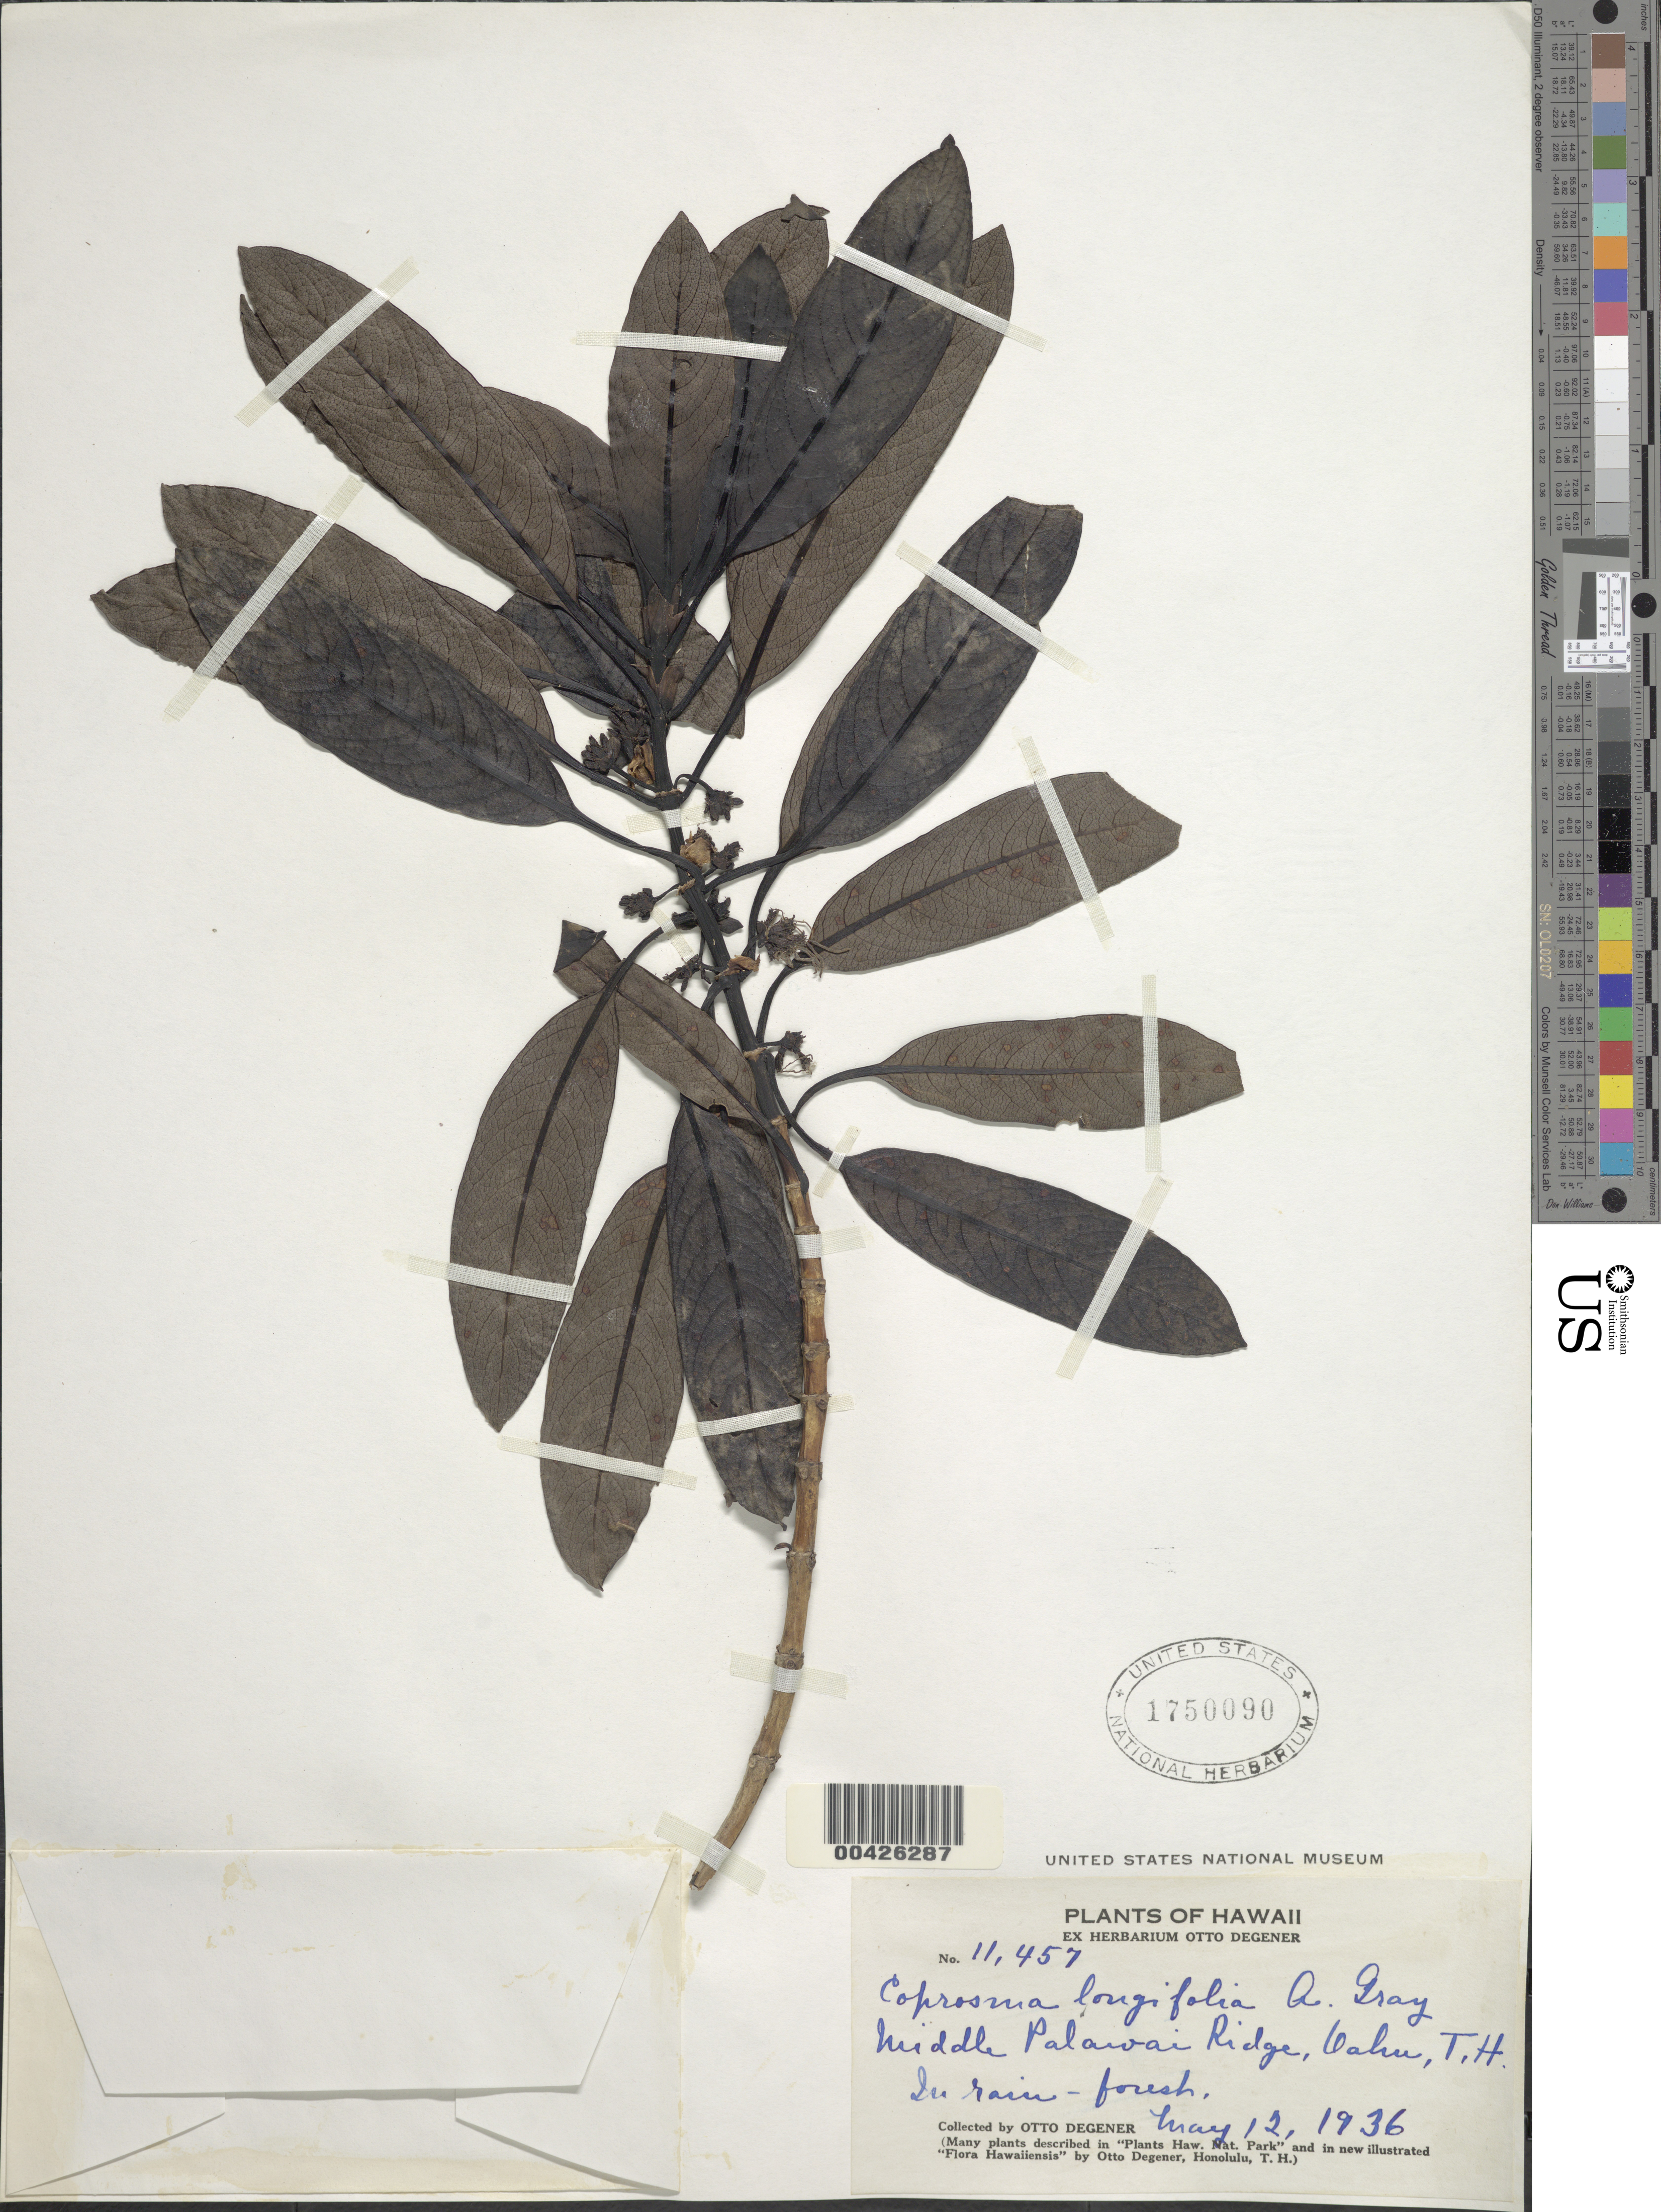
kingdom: Plantae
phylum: Tracheophyta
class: Magnoliopsida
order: Gentianales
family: Rubiaceae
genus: Coprosma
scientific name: Coprosma longifolia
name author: A. Gray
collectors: O. Degener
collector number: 11457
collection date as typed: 12 May 1936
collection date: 1936-05-12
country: United States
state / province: Hawaii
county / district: Honolulu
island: Oahu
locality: Middle Palawai Ridge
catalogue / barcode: US 1750090